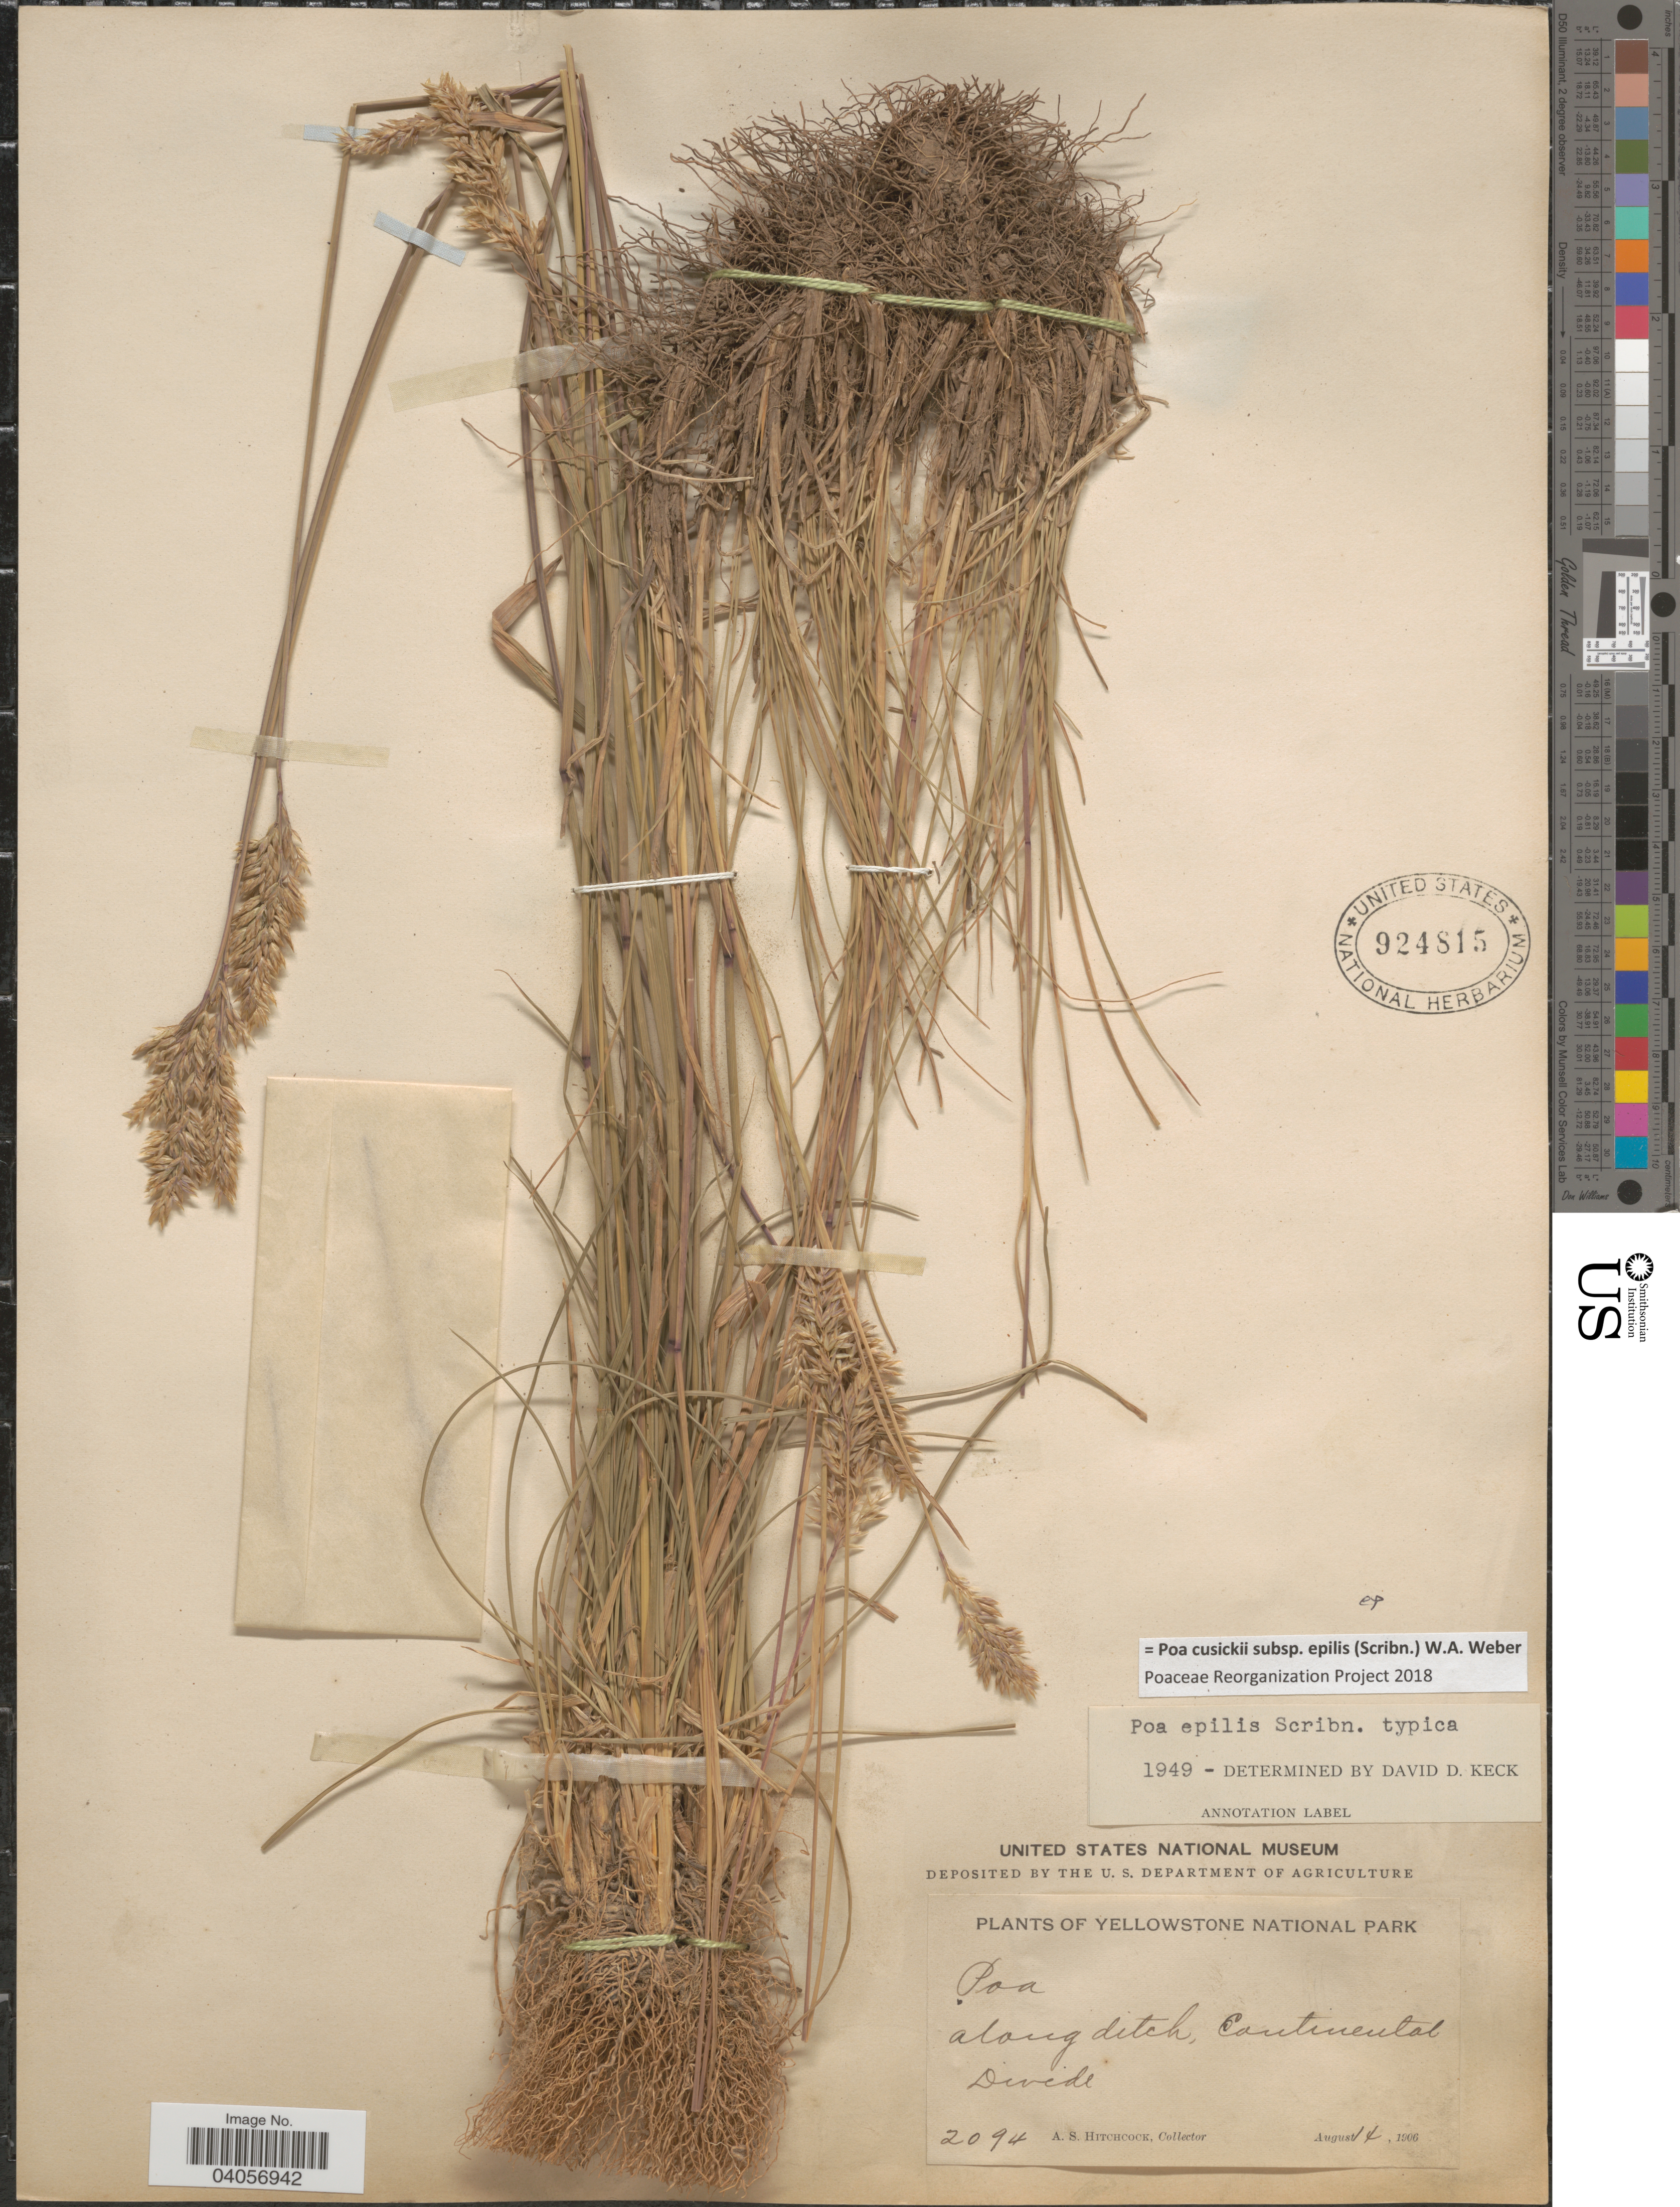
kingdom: Plantae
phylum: Tracheophyta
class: Liliopsida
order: Poales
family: Poaceae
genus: Poa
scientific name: Poa cusickii subsp. epilis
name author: (Scribn.) W.A. Weber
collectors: A. S. Hitchcock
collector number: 2094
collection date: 1906-08-14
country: United States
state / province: Wyoming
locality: Yellowstone National Park. Along ditch, Continental Divide.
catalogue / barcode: US 924815